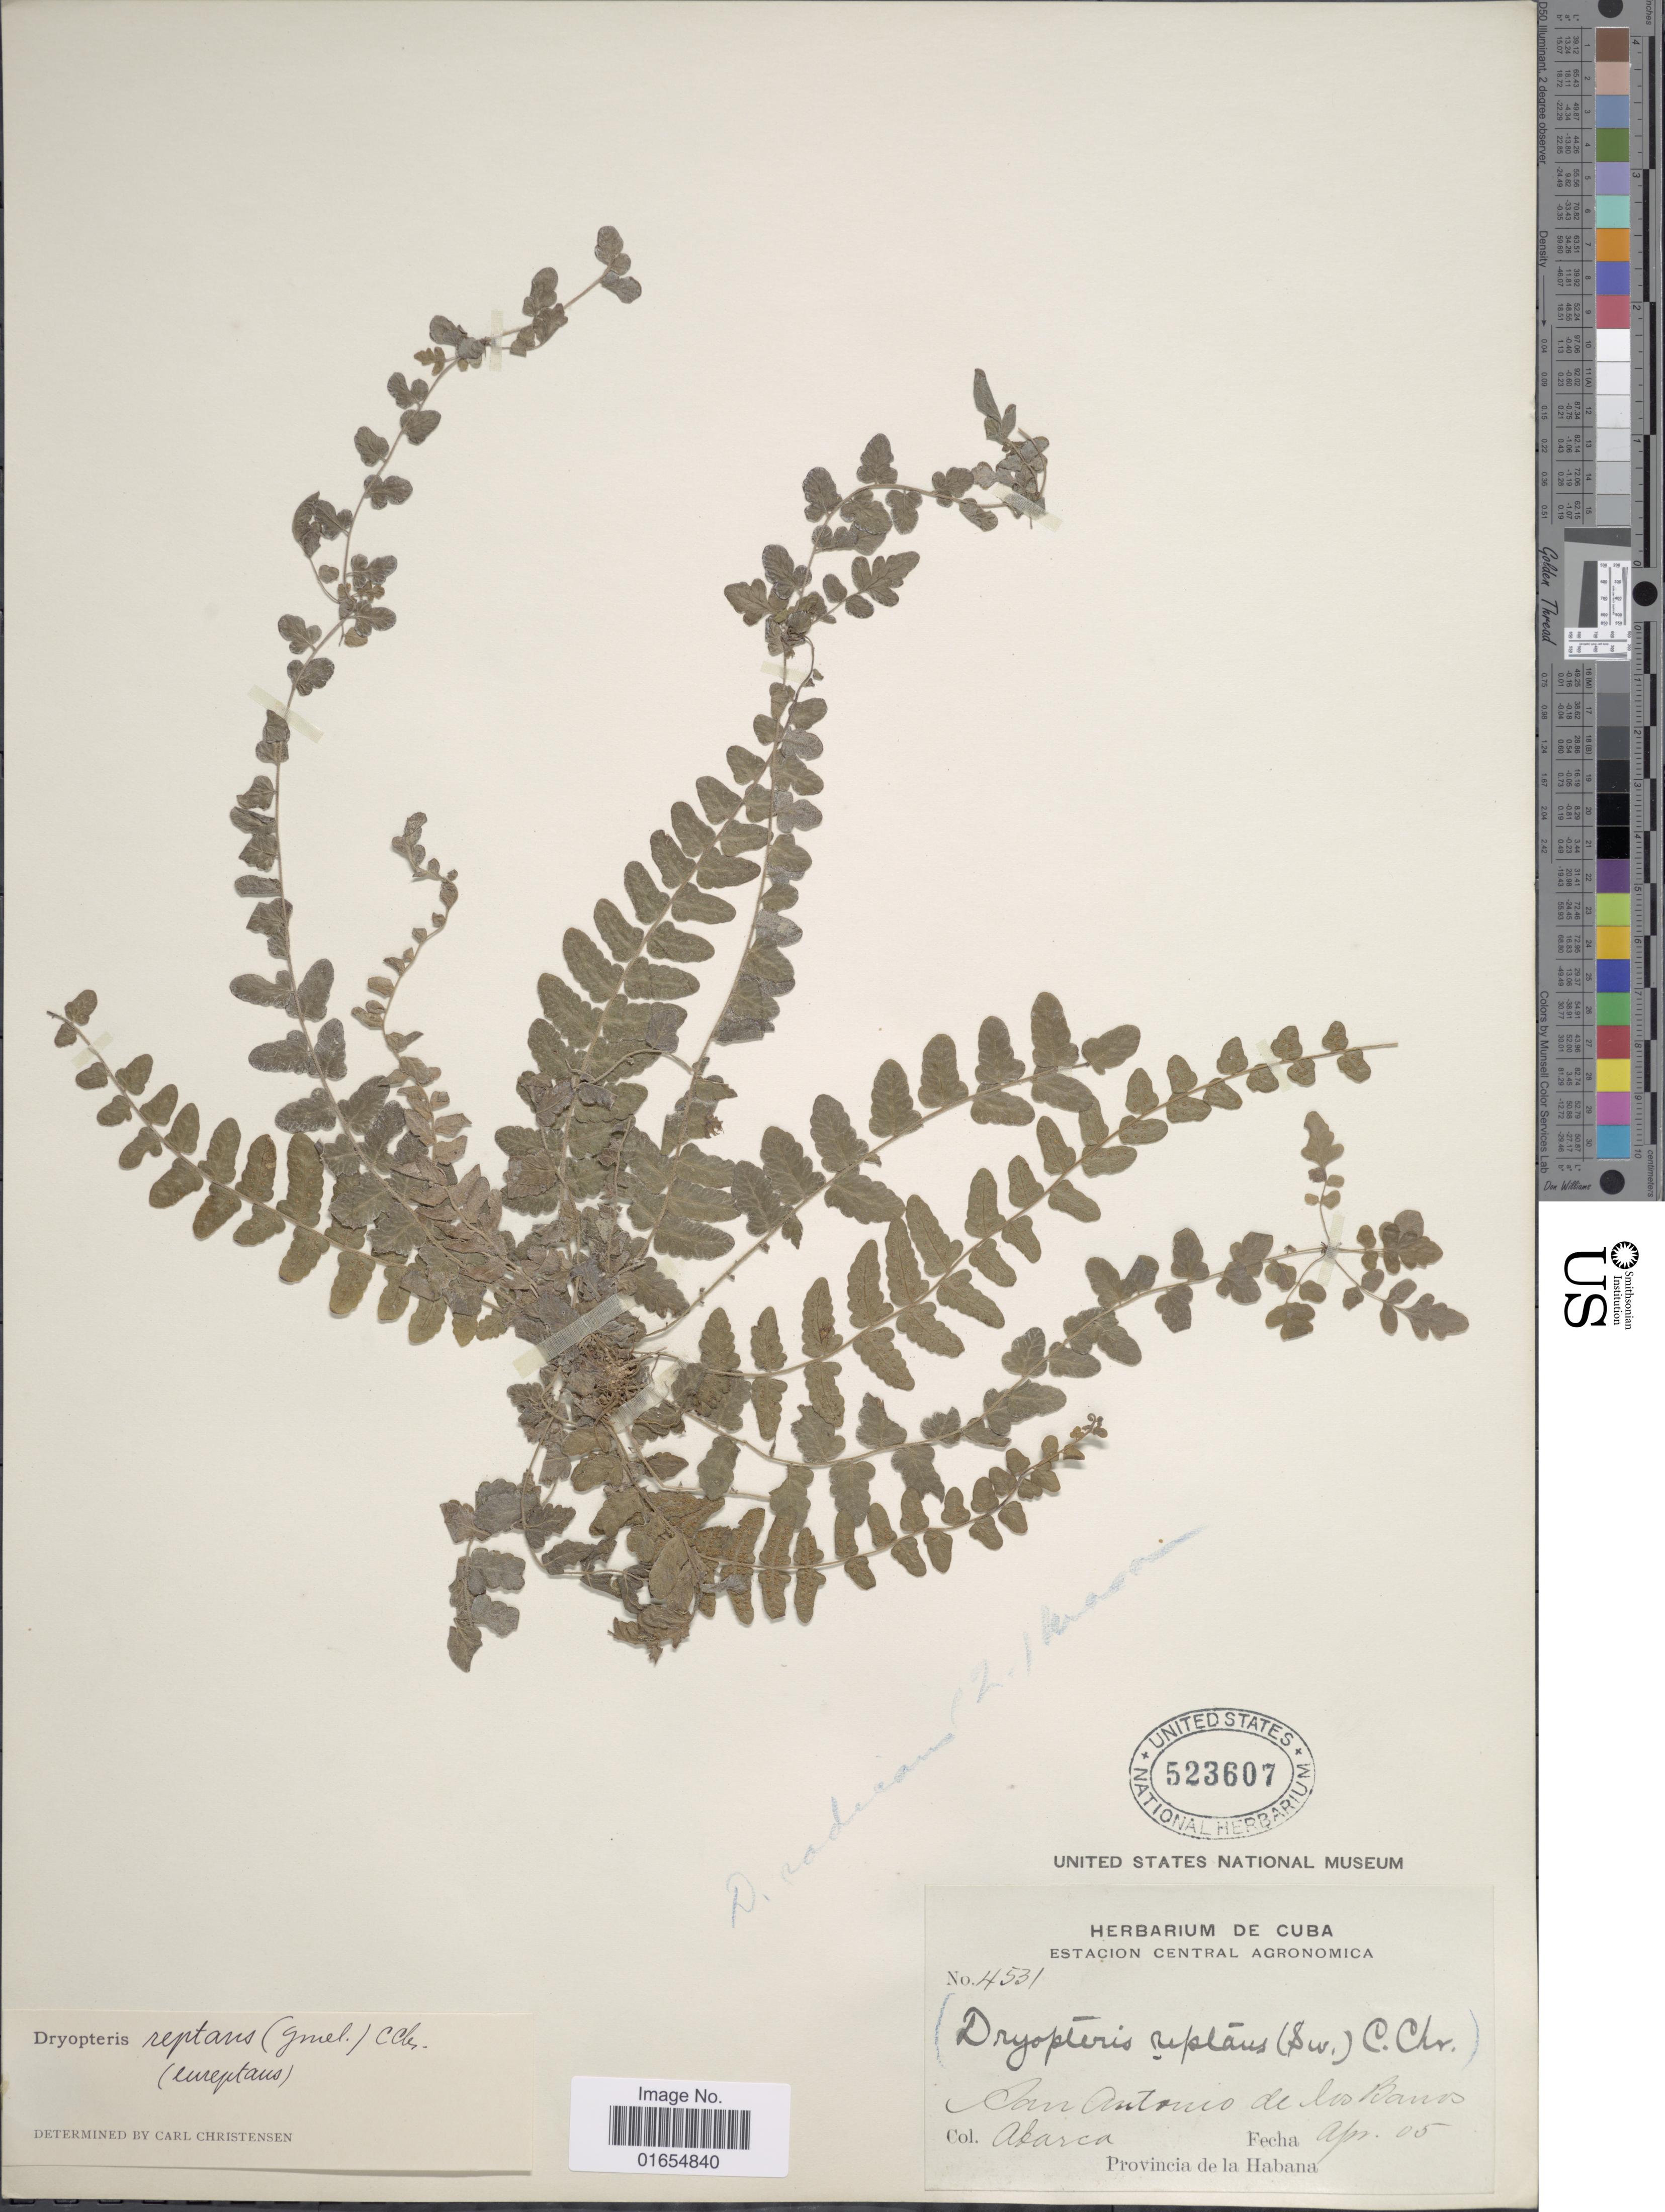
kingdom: Plantae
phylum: Tracheophyta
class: Polypodiopsida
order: Polypodiales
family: Thelypteridaceae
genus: Goniopteris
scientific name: Goniopteris reptans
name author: (J.F. Gmel.) C. Presl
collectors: -- Abarca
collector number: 4531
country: Cuba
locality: San Antonio del los Banos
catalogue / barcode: US 523607